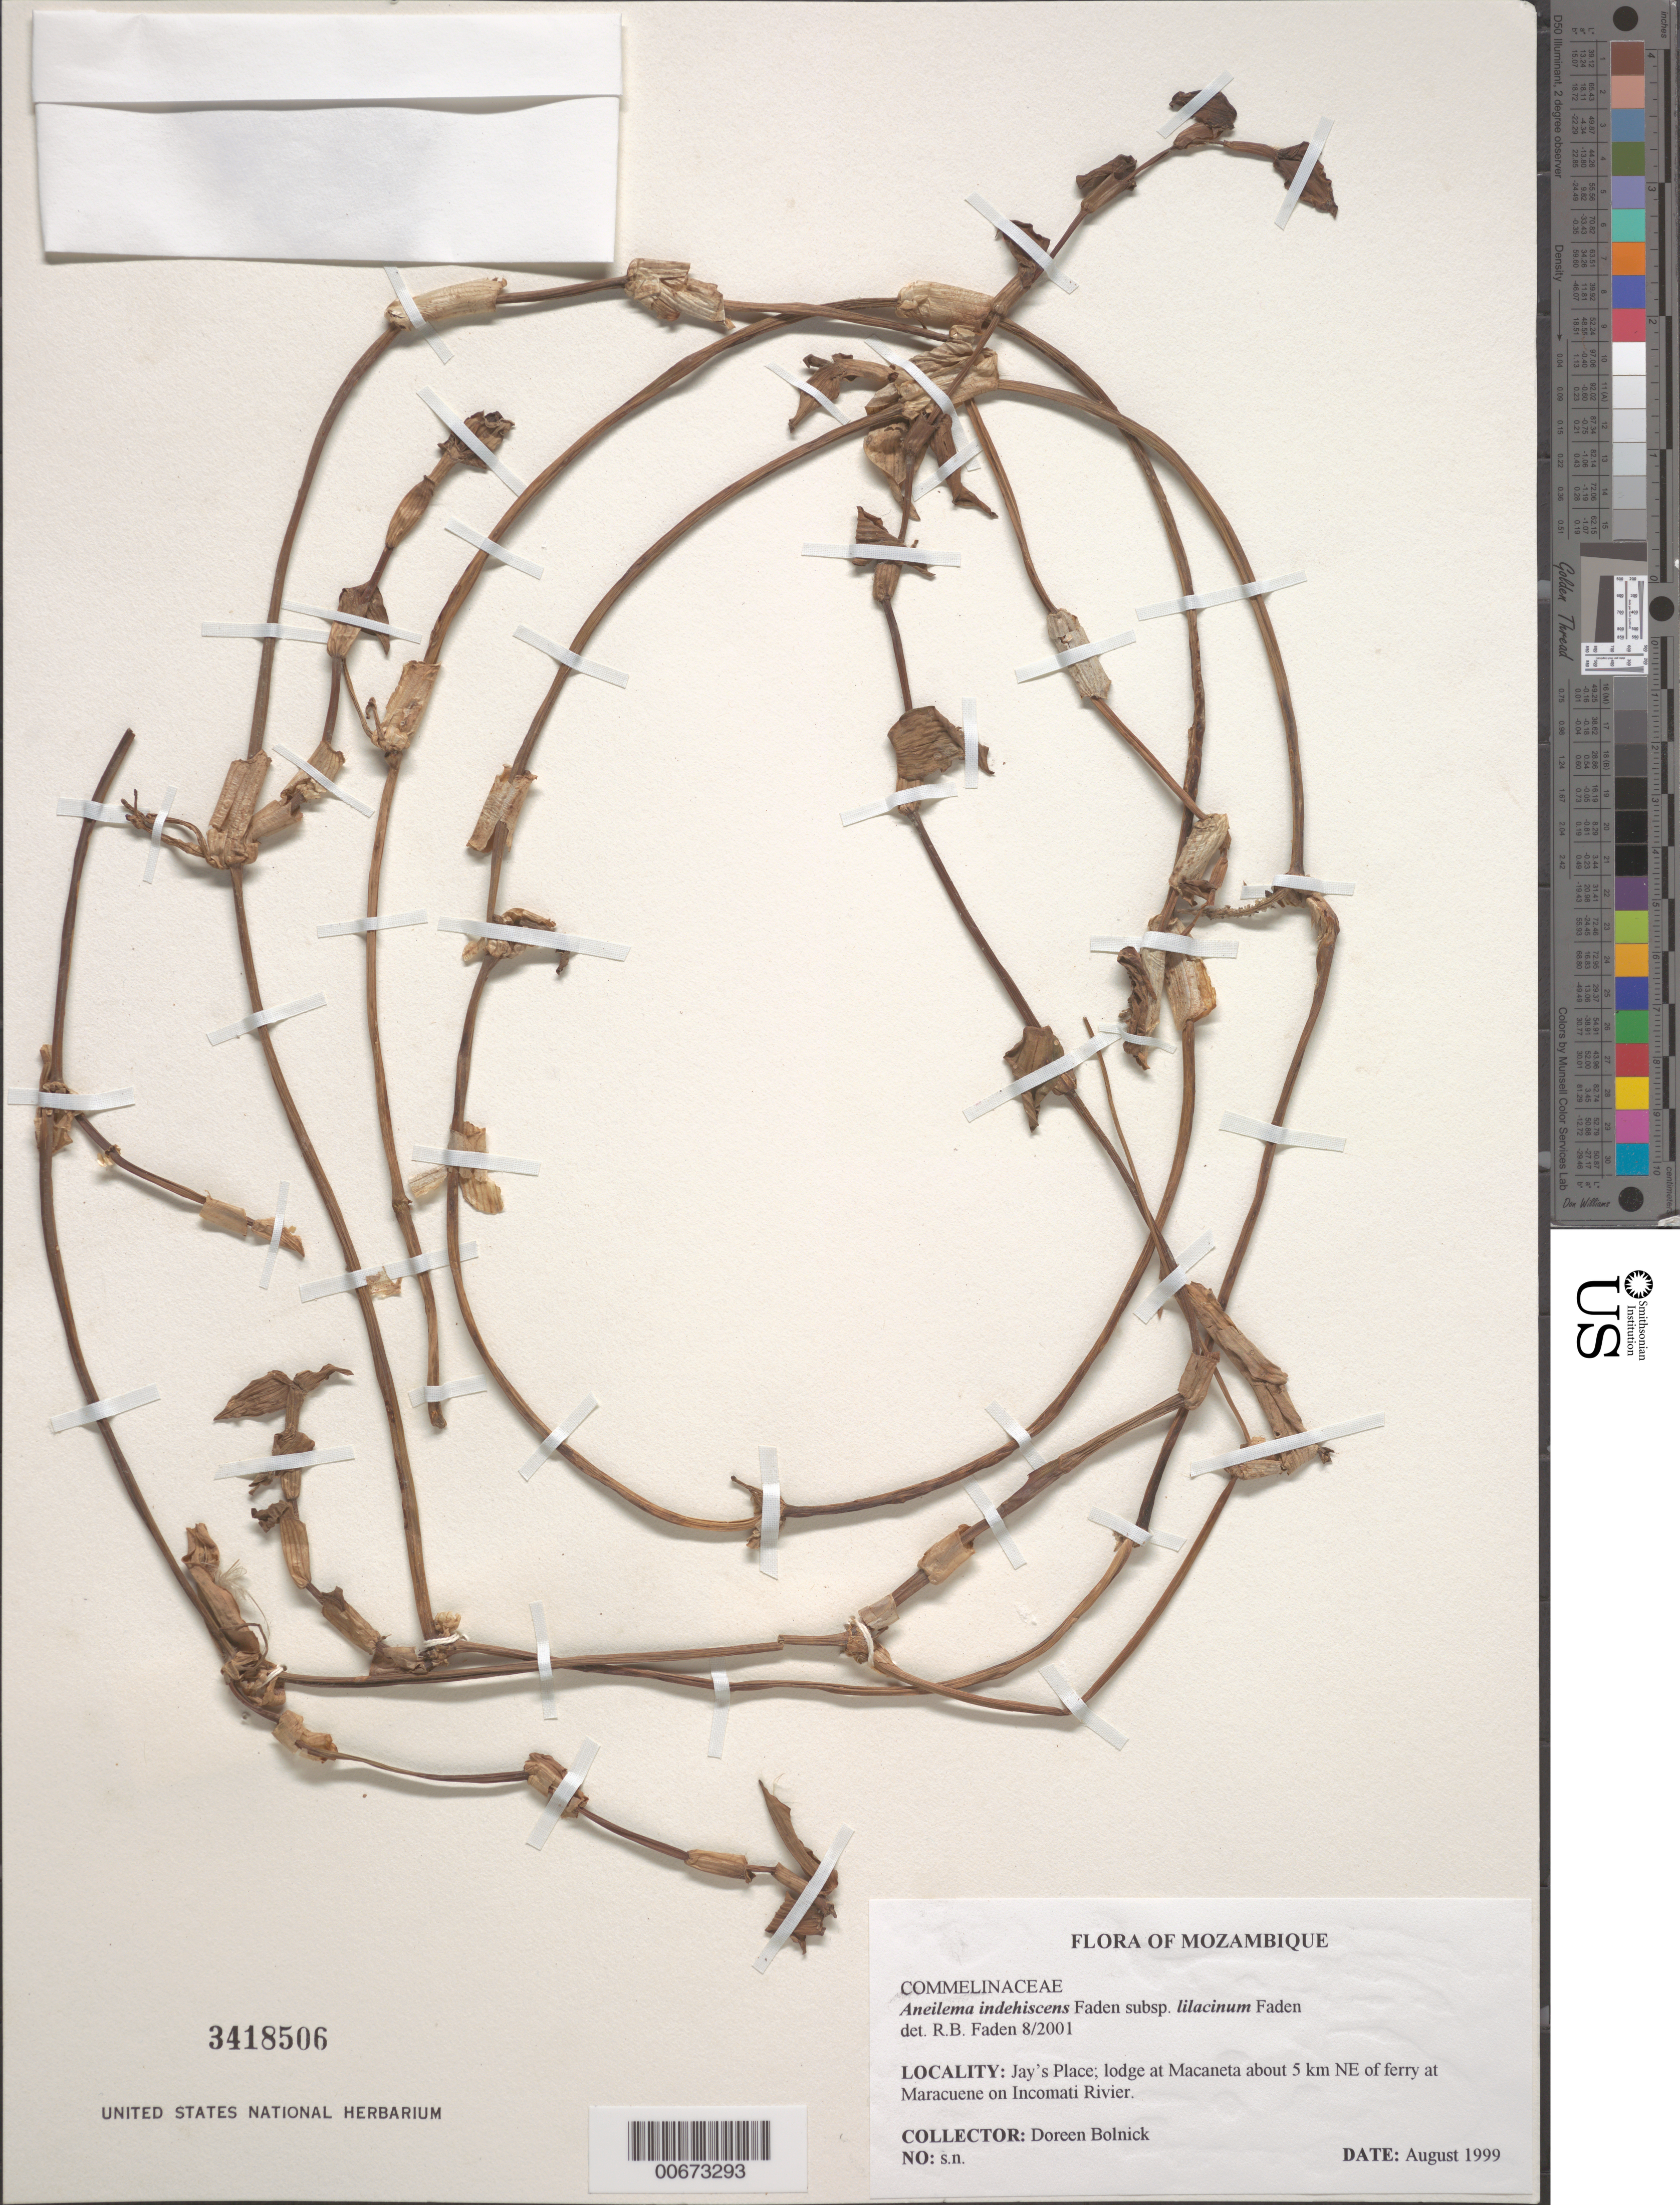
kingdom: Plantae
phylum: Tracheophyta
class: Liliopsida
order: Commelinales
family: Commelinaceae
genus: Aneilema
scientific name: Aneilema indehiscens subsp. lilacinum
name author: Faden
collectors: D. Bolnick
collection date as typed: Aug 1999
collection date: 1999-08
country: Mozambique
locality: Jay's Place, Macaneta, NE of ferry at Maracuene on Incomati River.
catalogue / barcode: US 3418506